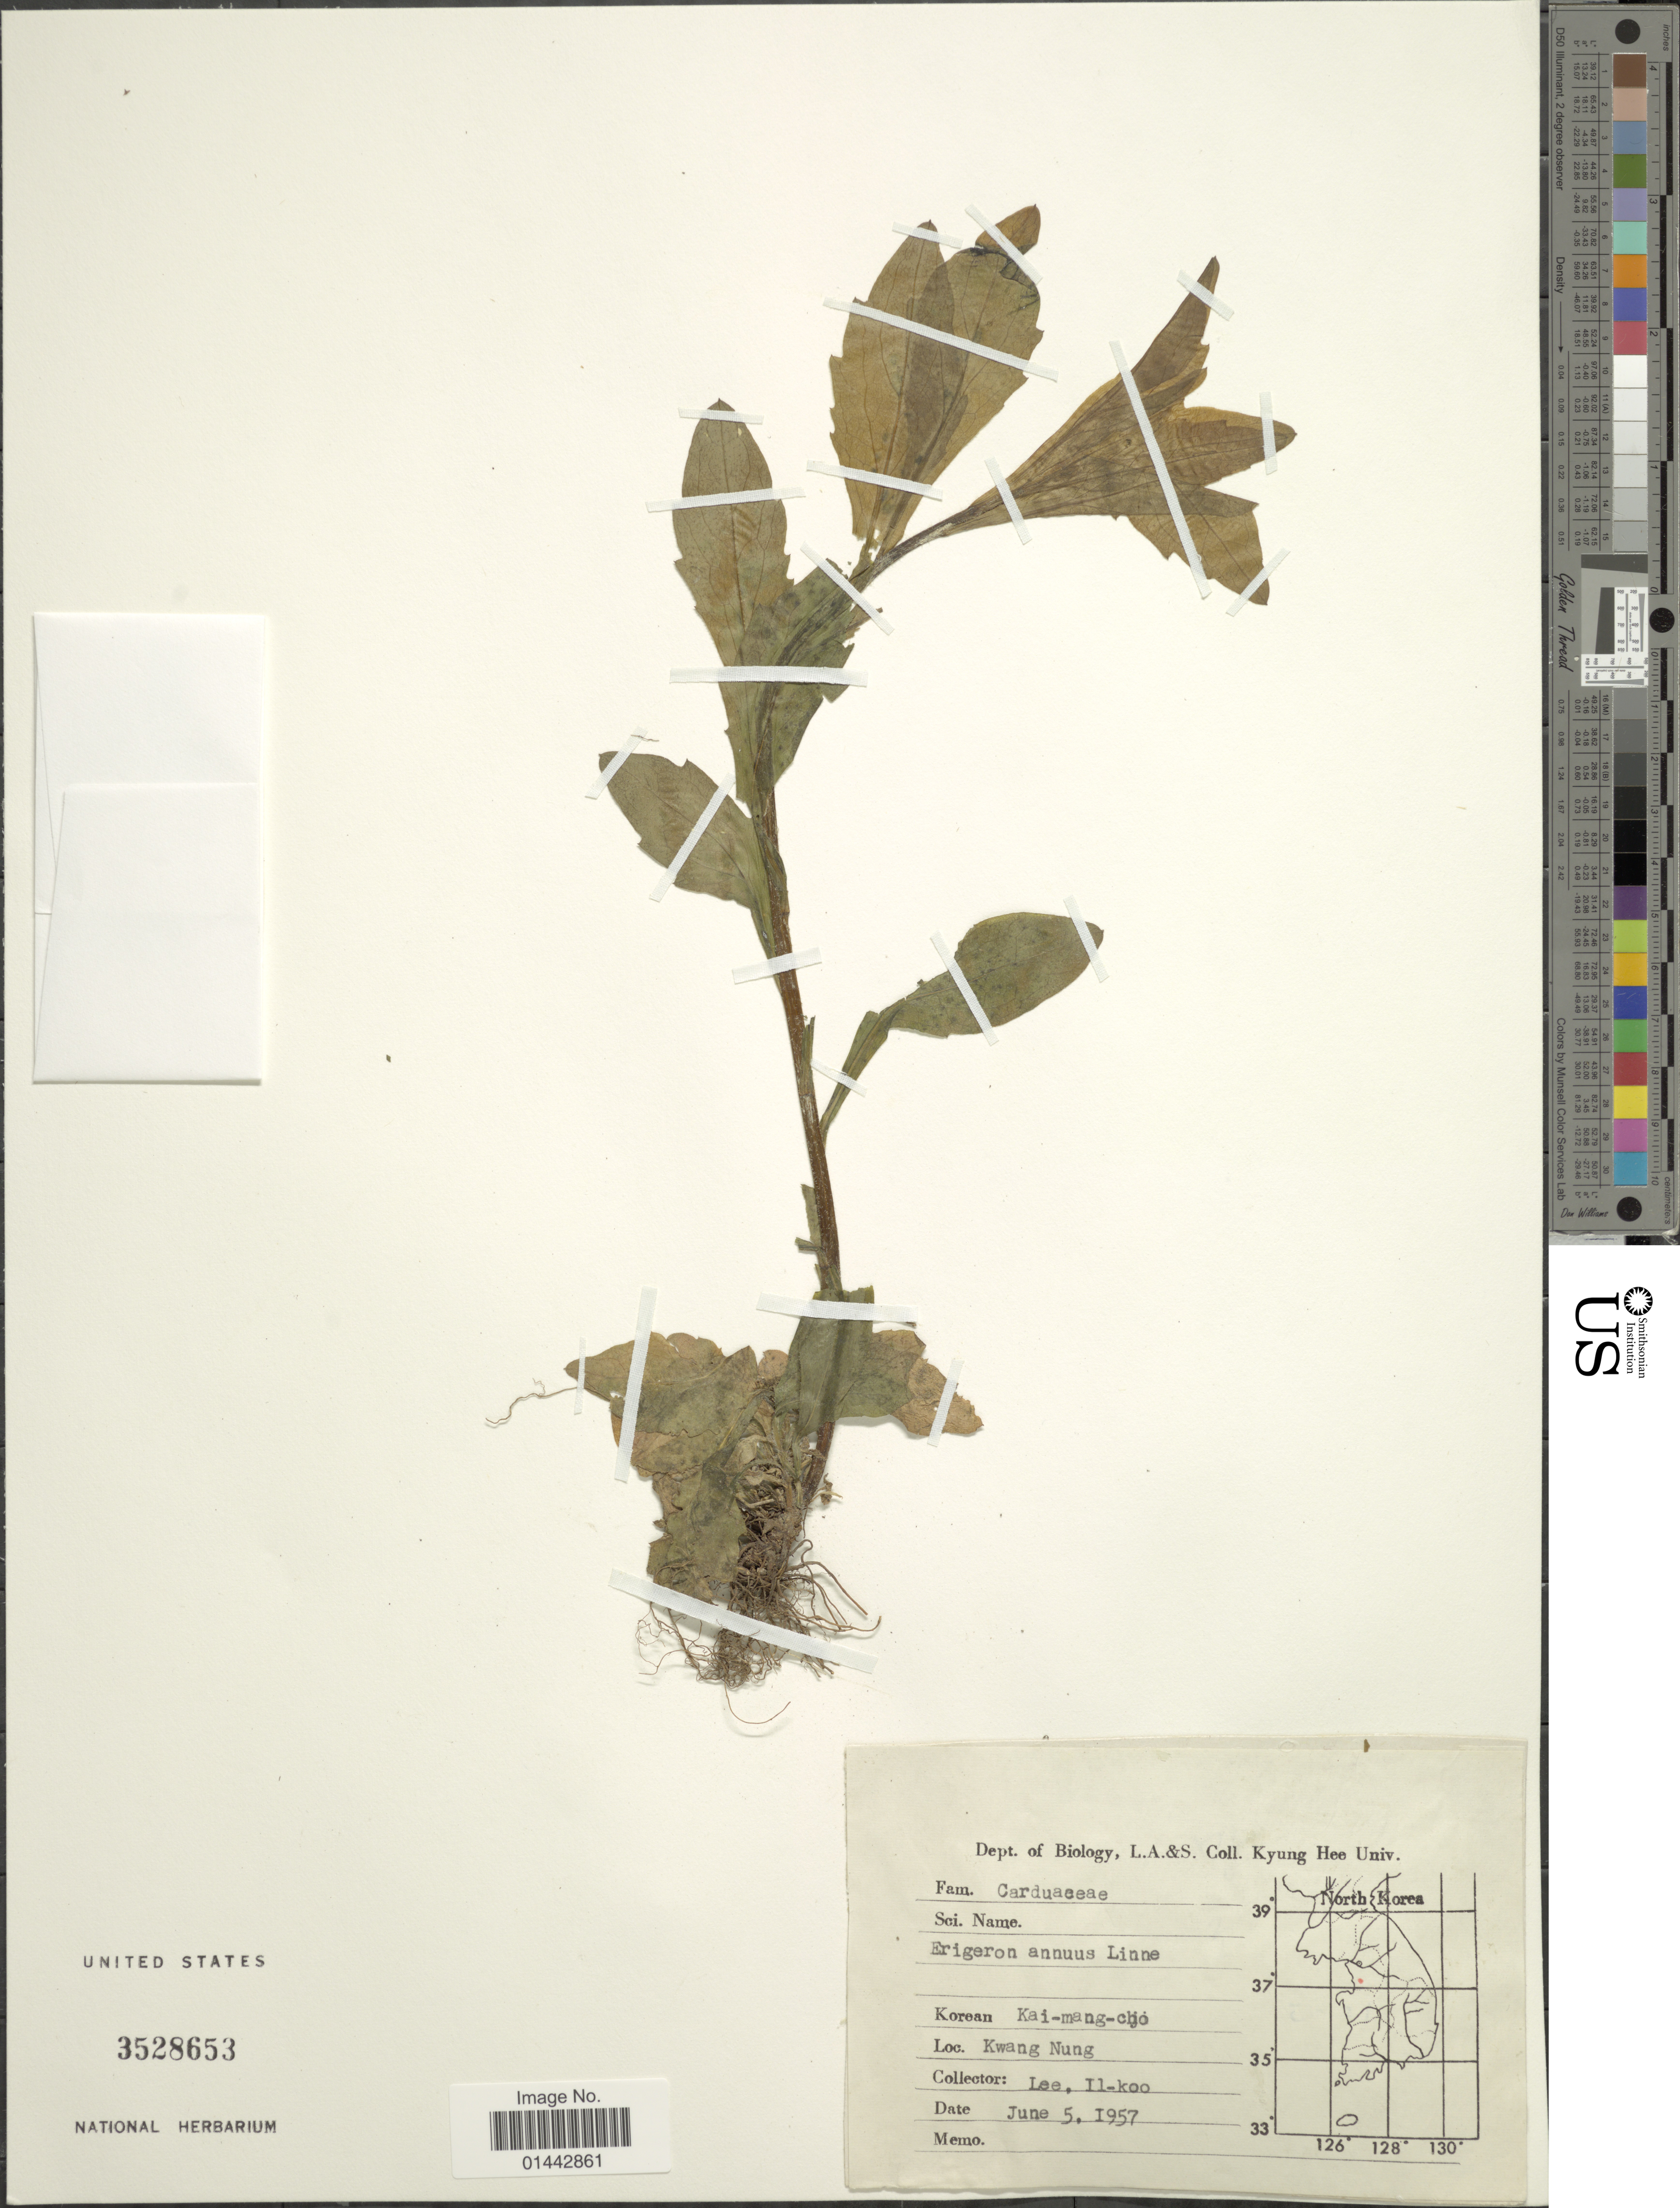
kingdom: Plantae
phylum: Tracheophyta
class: Magnoliopsida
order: Asterales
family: Asteraceae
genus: Erigeron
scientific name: Erigeron annuus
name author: (L.) Pers.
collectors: I. Lee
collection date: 1957-06-05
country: South Korea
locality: Kwang Nung.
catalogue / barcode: US 3528653